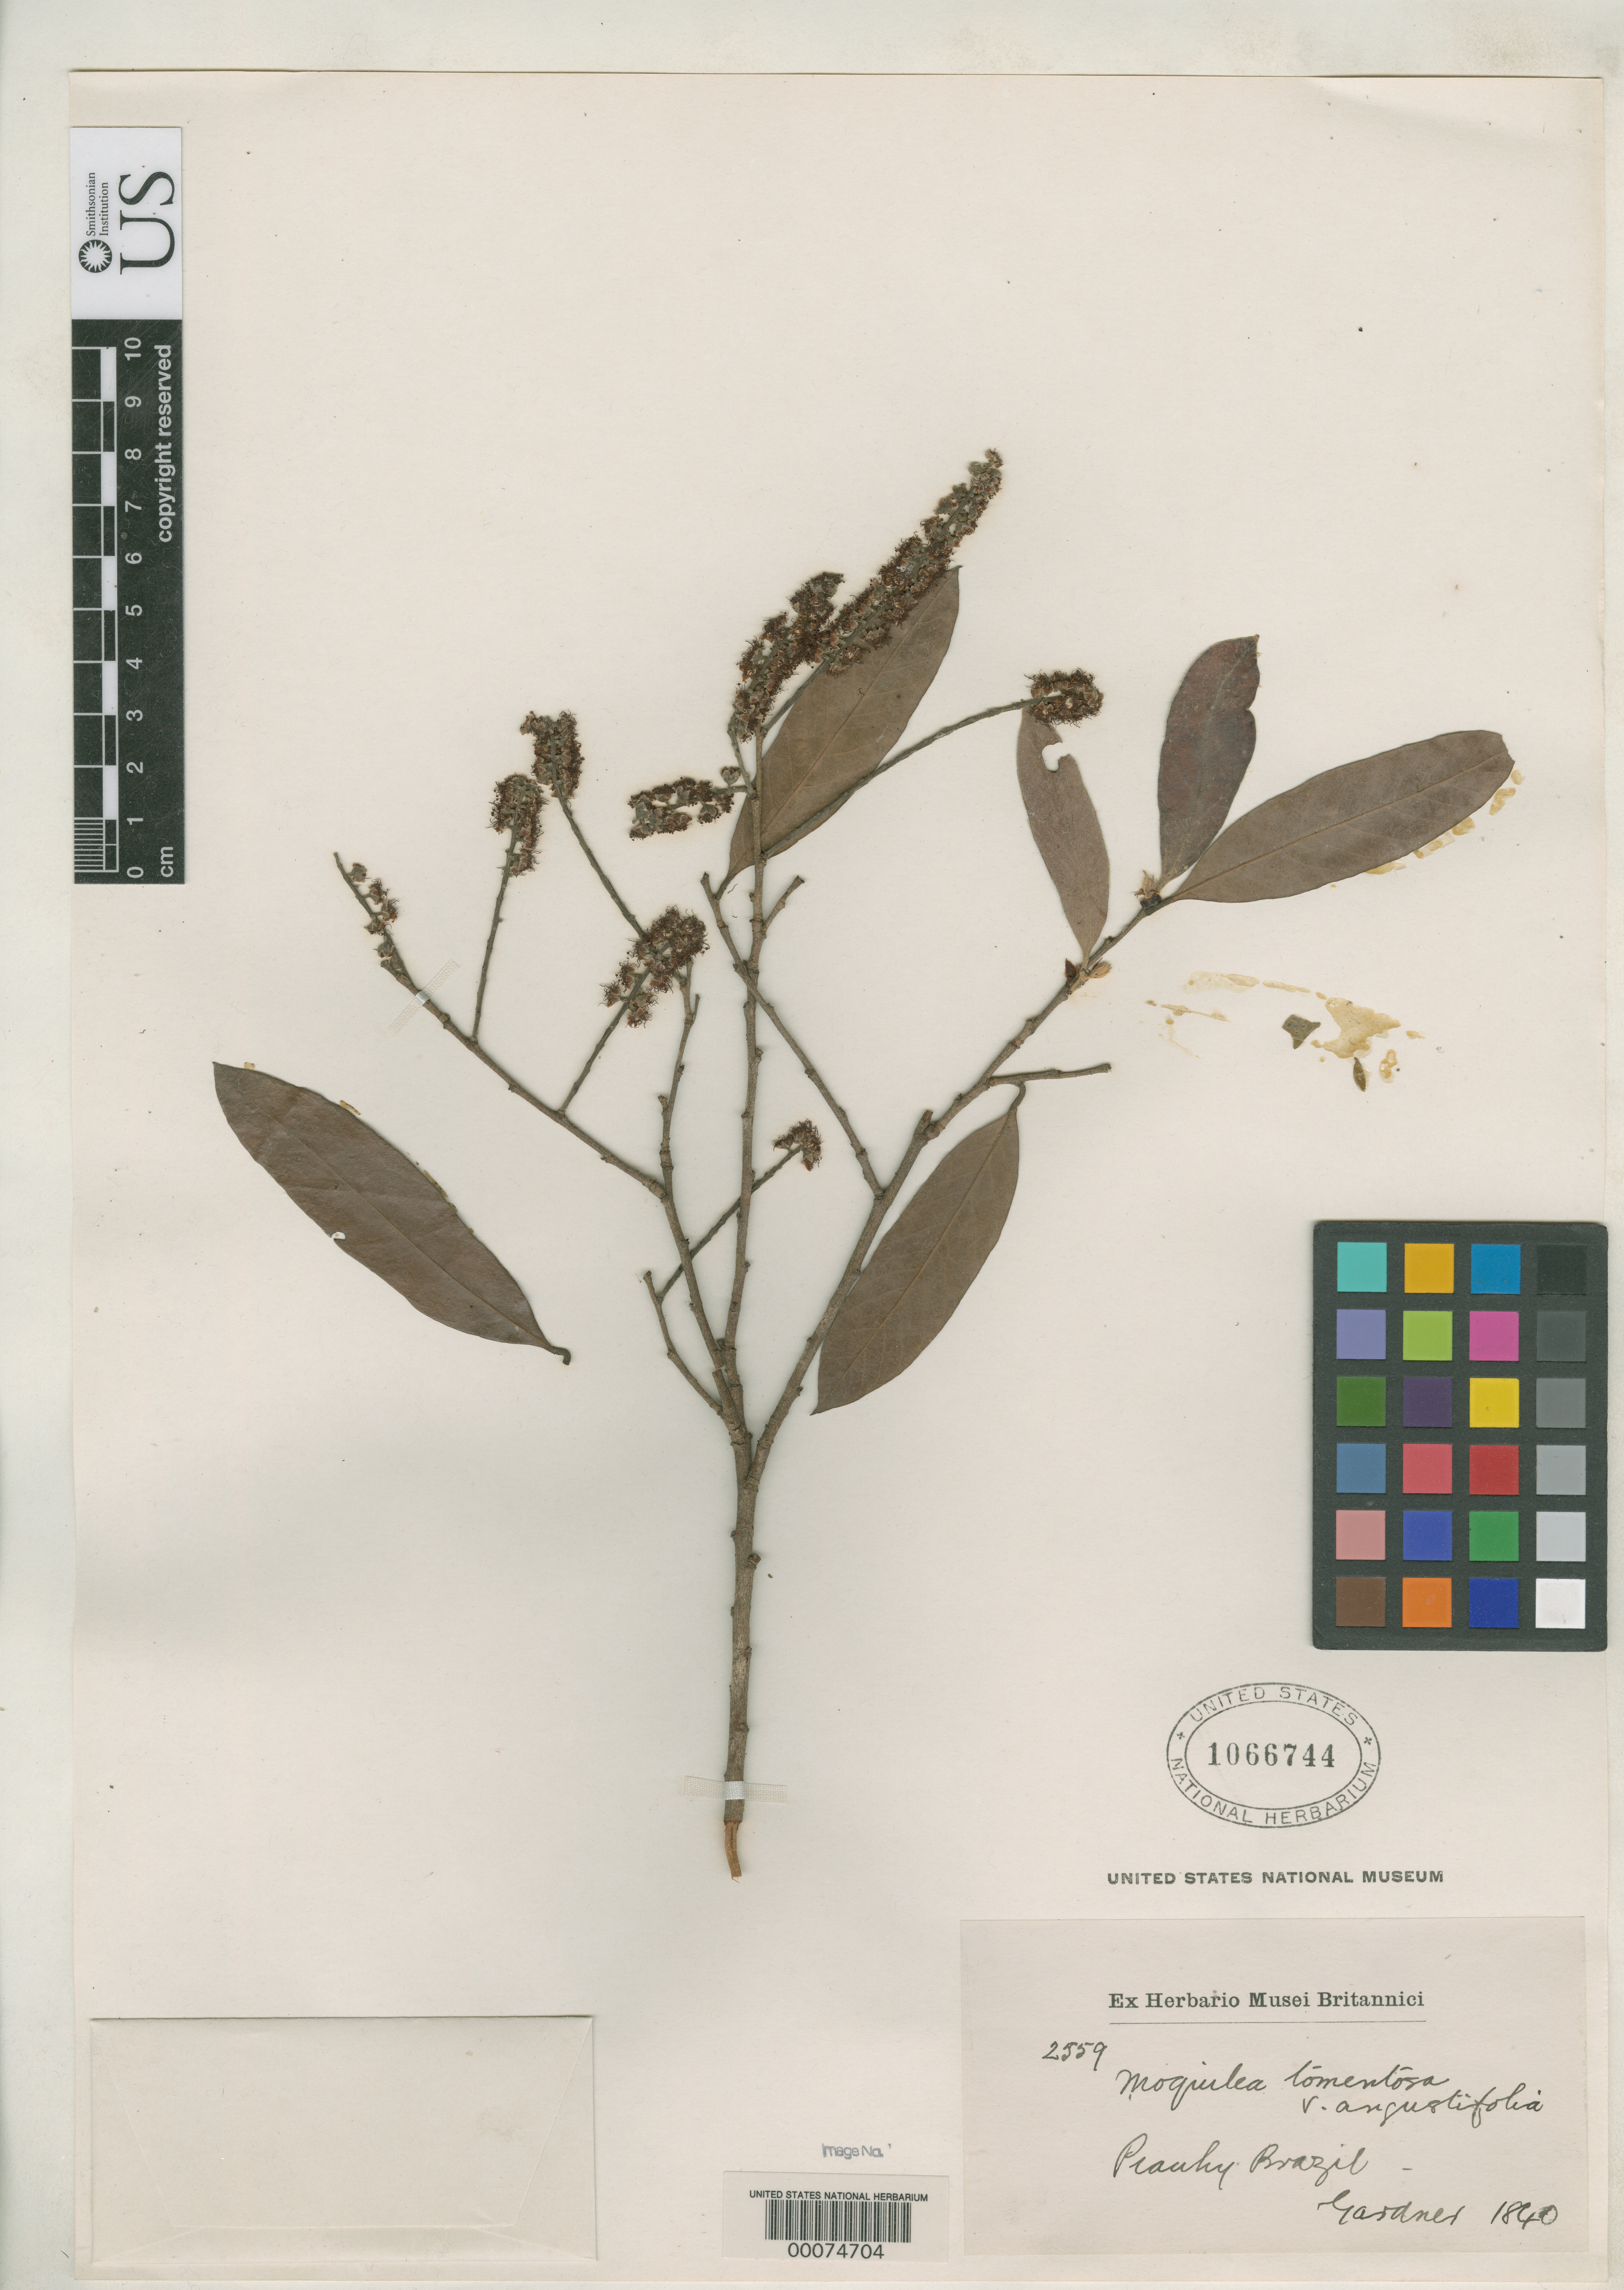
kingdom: Plantae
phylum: Tracheophyta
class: Magnoliopsida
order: Malpighiales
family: Chrysobalanaceae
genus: Moquilea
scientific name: Moquilea tomentosa var. angustifolia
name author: Hook. f. in Mart.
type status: Type Fragment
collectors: G. Gardner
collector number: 2559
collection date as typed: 1840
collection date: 1840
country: Brazil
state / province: Piauí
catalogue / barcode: US 1066744